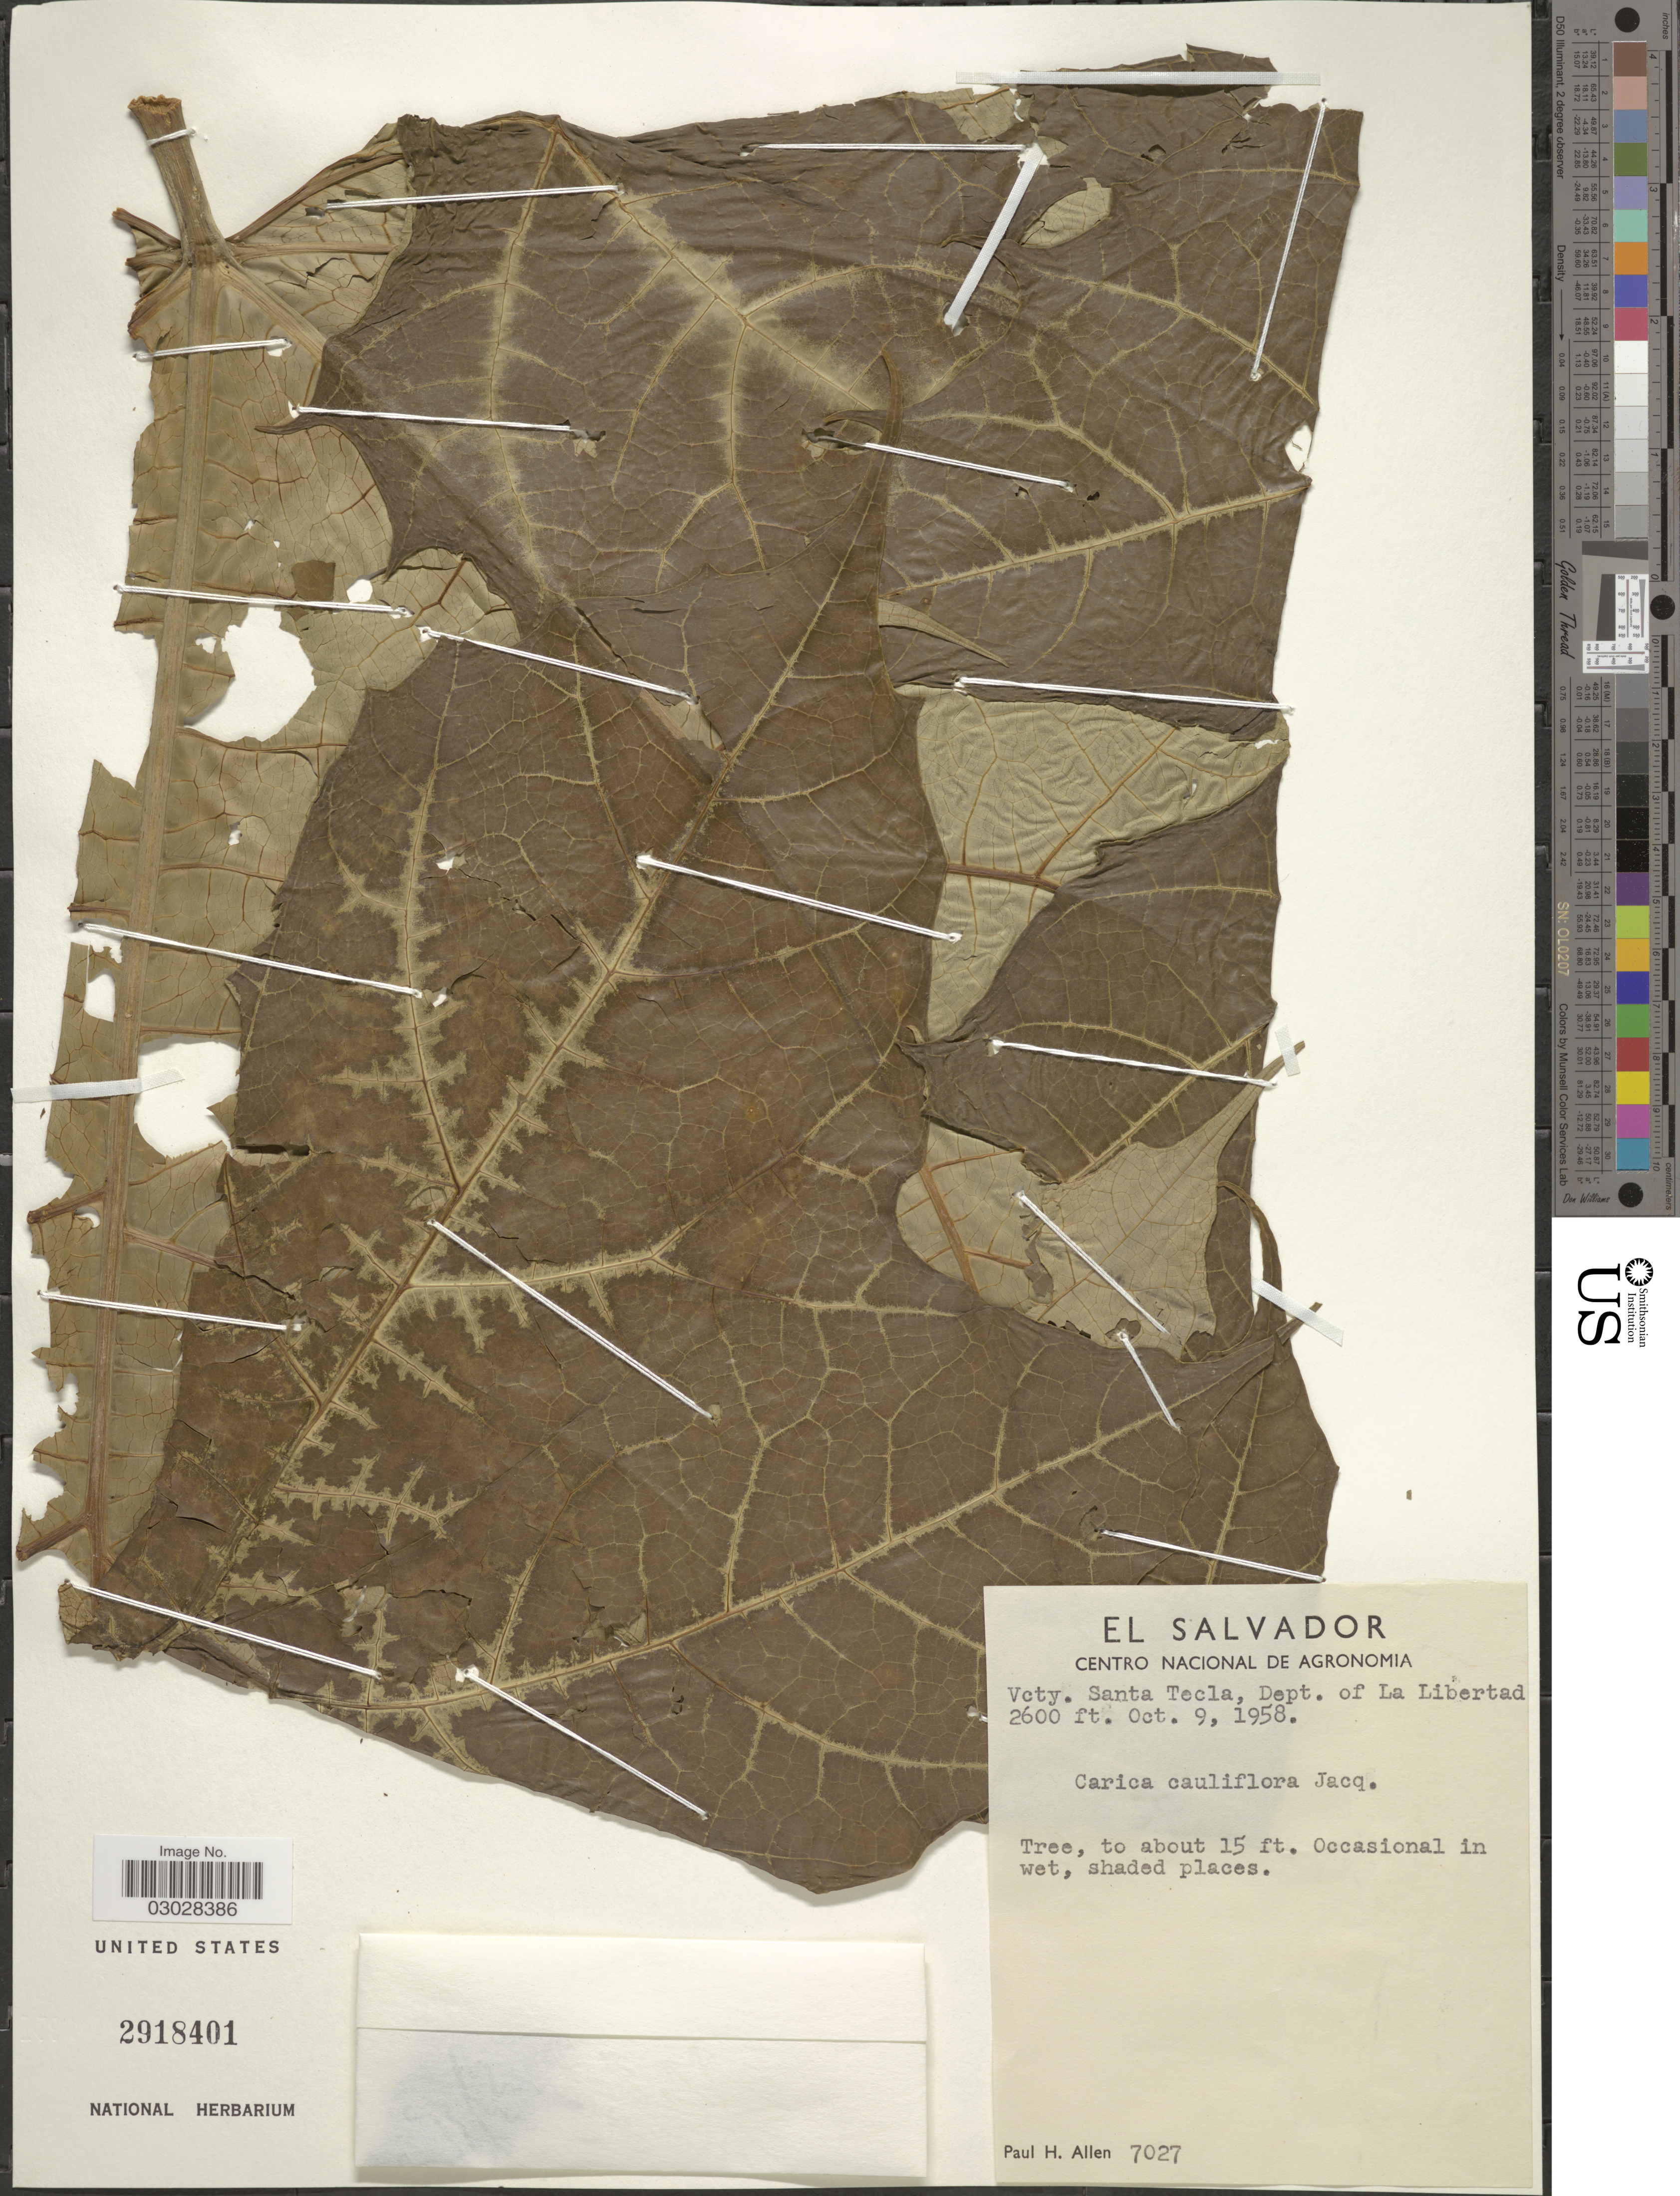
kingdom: Plantae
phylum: Tracheophyta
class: Magnoliopsida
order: Brassicales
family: Caricaceae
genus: Vasconcellea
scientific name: Vasconcellea cauliflora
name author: (Jacq.) A. DC.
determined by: Strong, M. T., (US), Smithsonian Institution - National Museum of Natural History (UNITED STATES)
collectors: P. H. Allen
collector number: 7027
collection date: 1958-10-09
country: El Salvador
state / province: La Libertad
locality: Vcty. Santa Tecla, Dept. of La Libertad.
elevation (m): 792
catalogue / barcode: US 2918401